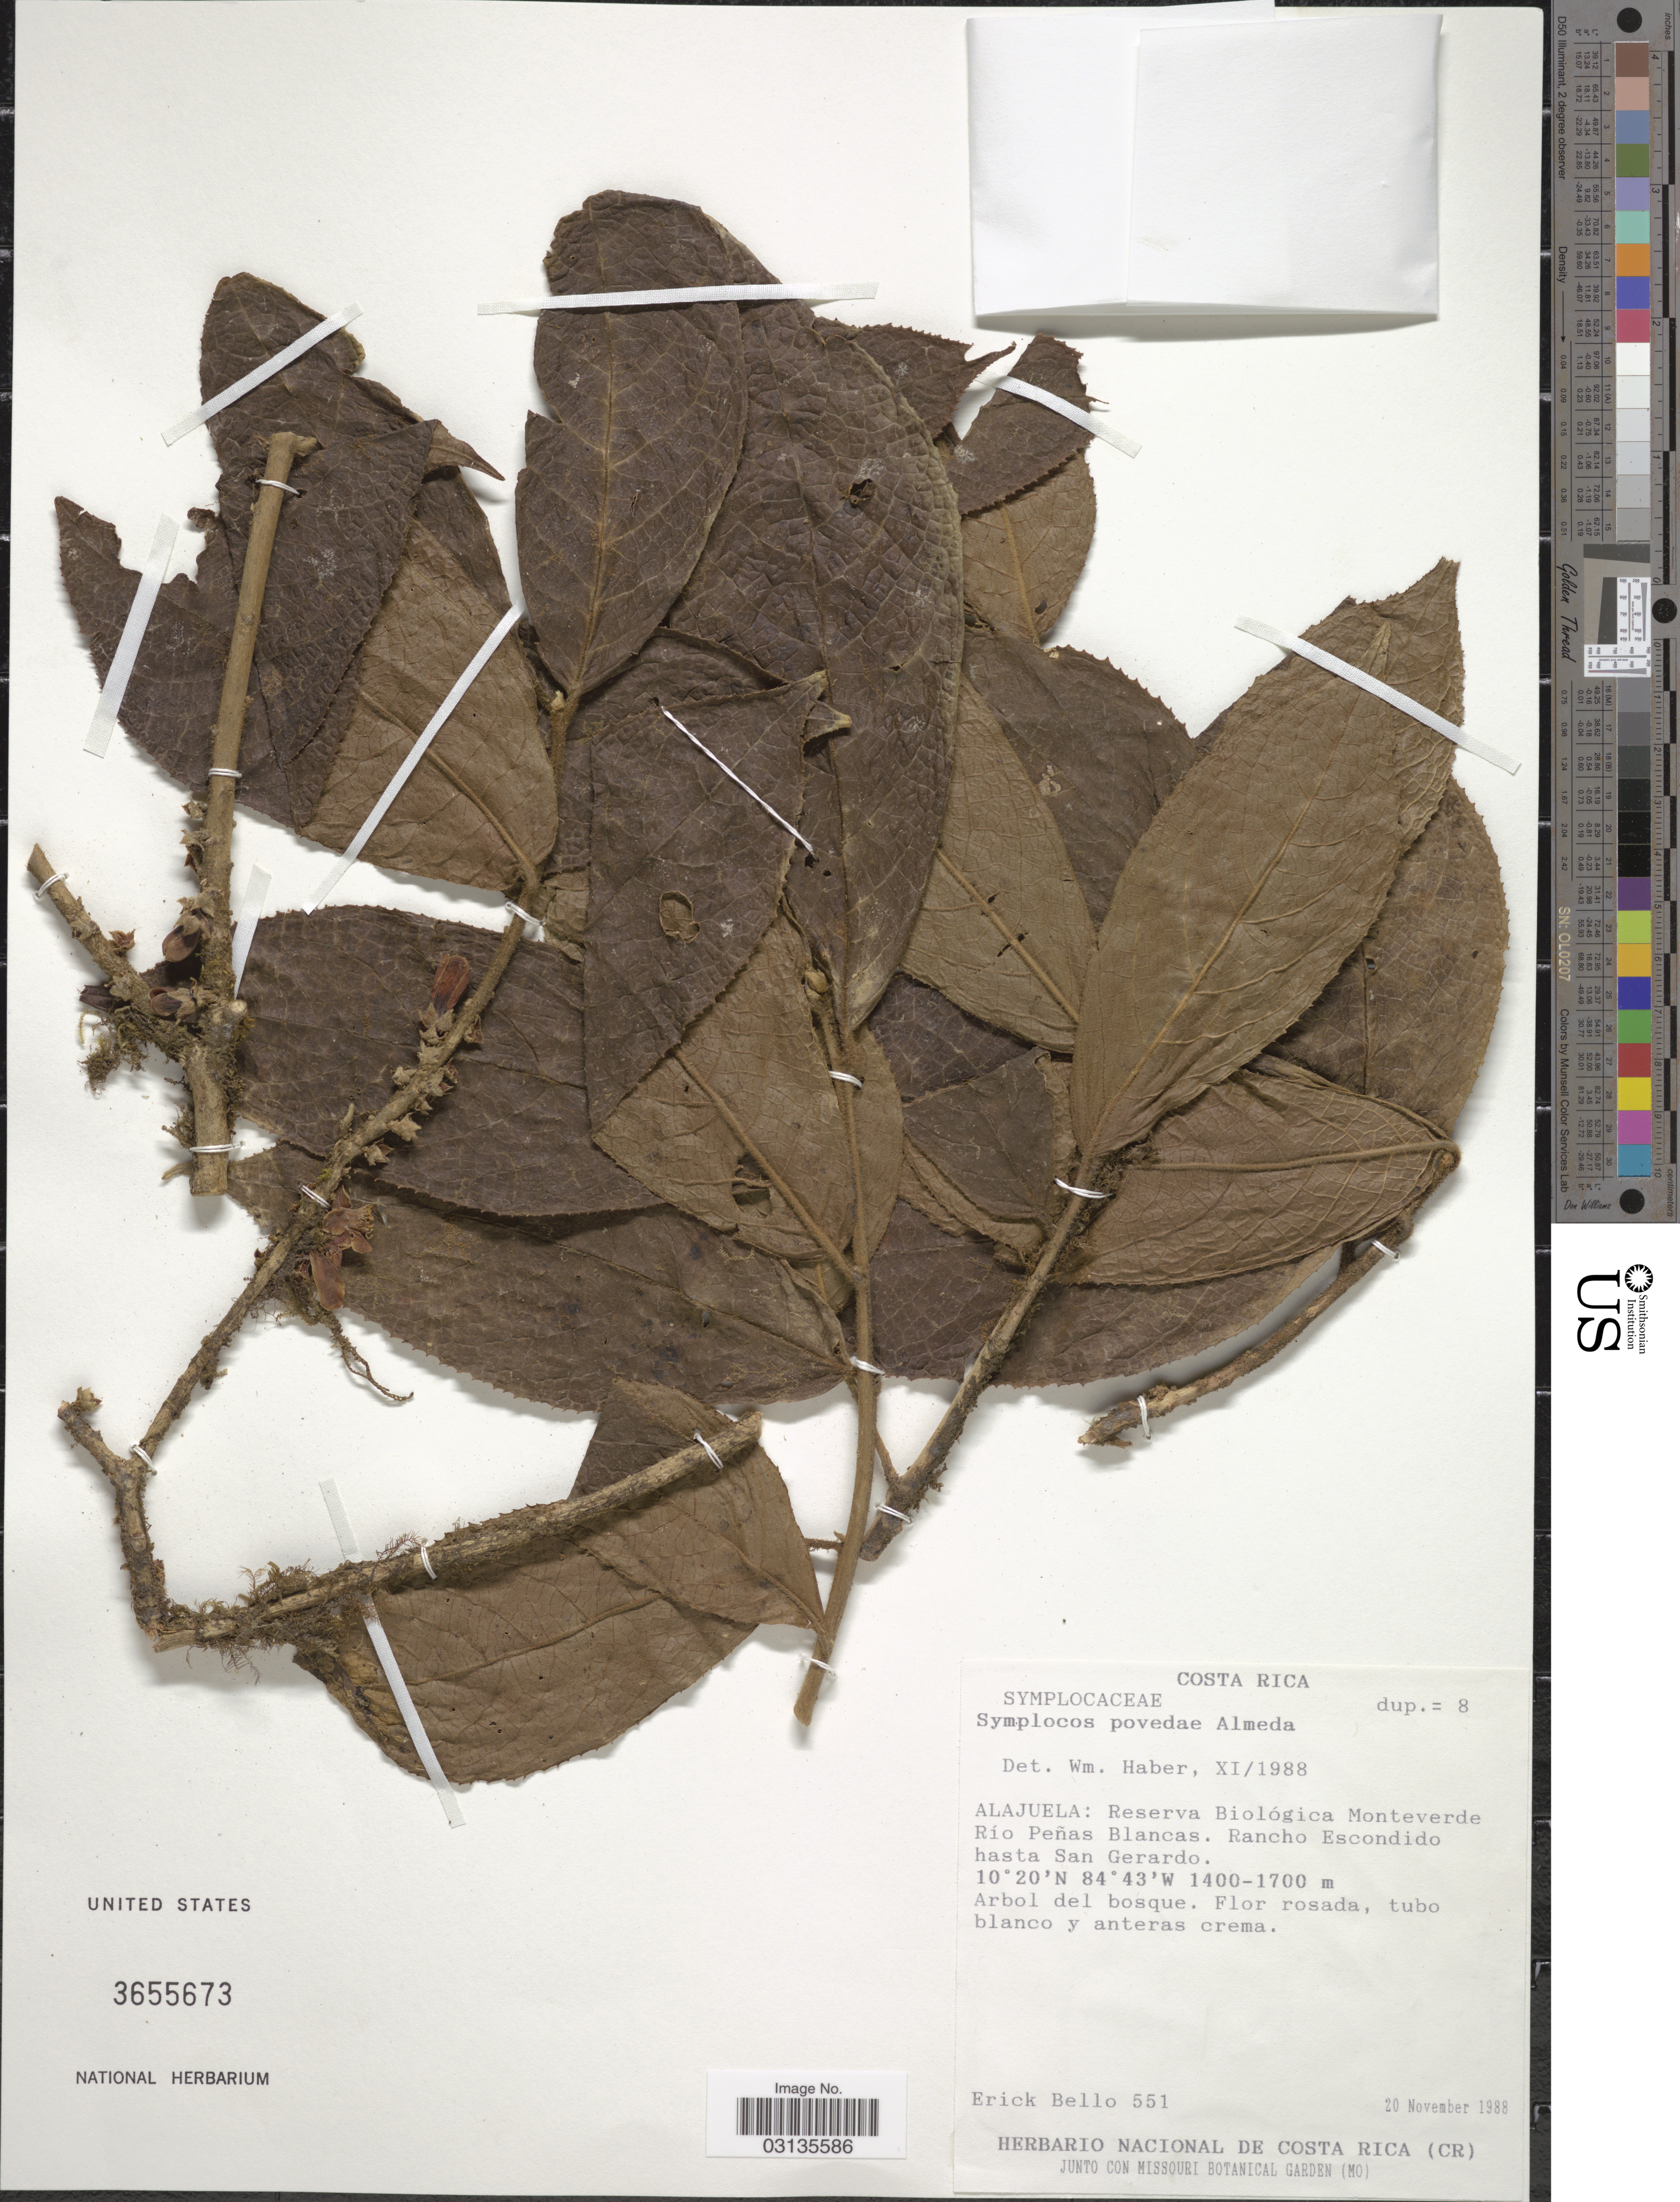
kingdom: Plantae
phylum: Tracheophyta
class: Magnoliopsida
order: Ericales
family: Symplocaceae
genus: Symplocos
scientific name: Symplocos povedae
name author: Almeda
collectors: E. Bello C.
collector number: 551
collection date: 1988-11-20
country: Costa Rica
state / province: Alajuela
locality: Reserva Biológica Monteverde Río Peñas Blancas. Rancho Escondido hasta San Gerardo.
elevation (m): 1400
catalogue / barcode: US 3655673